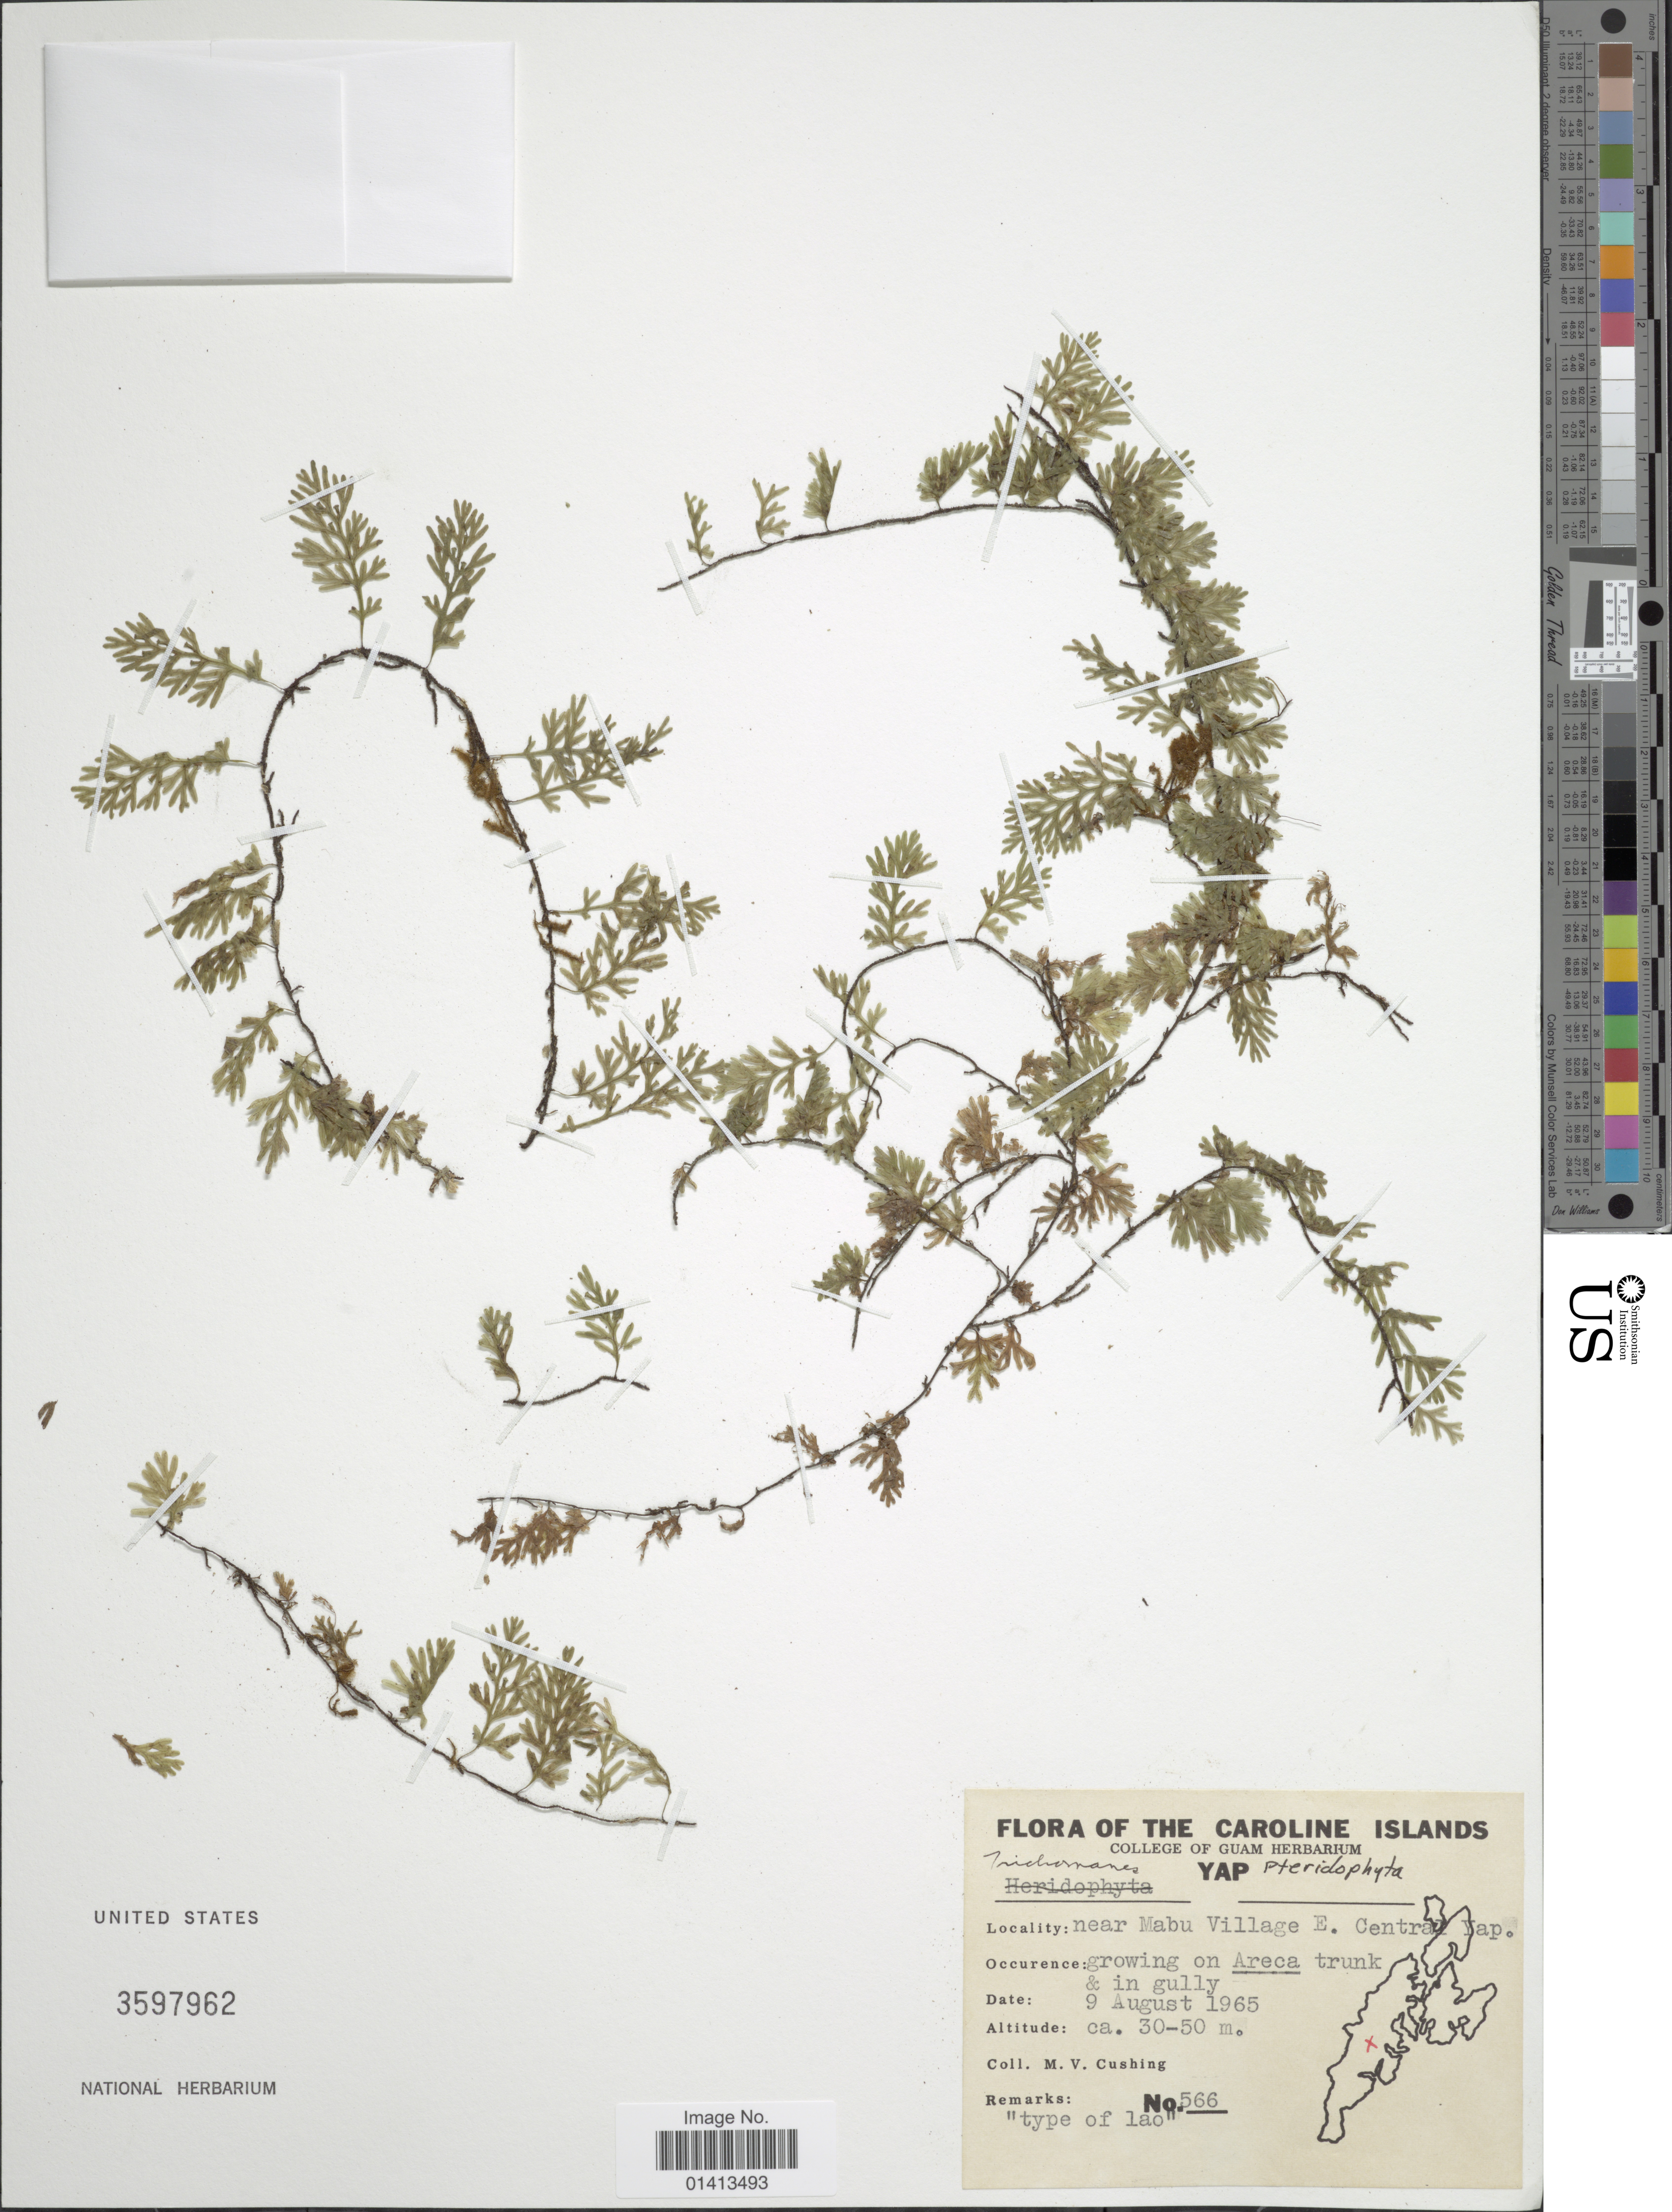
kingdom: Plantae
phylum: Tracheophyta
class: Polypodiopsida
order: Hymenophyllales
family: Hymenophyllaceae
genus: Crepidomanes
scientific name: Crepidomanes sp.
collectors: M. V. Cushing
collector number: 566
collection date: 1965-08-09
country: Micronesia, Federated States of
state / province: Yap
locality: Near Mabu Village E Central Yap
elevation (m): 30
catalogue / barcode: US 3597962